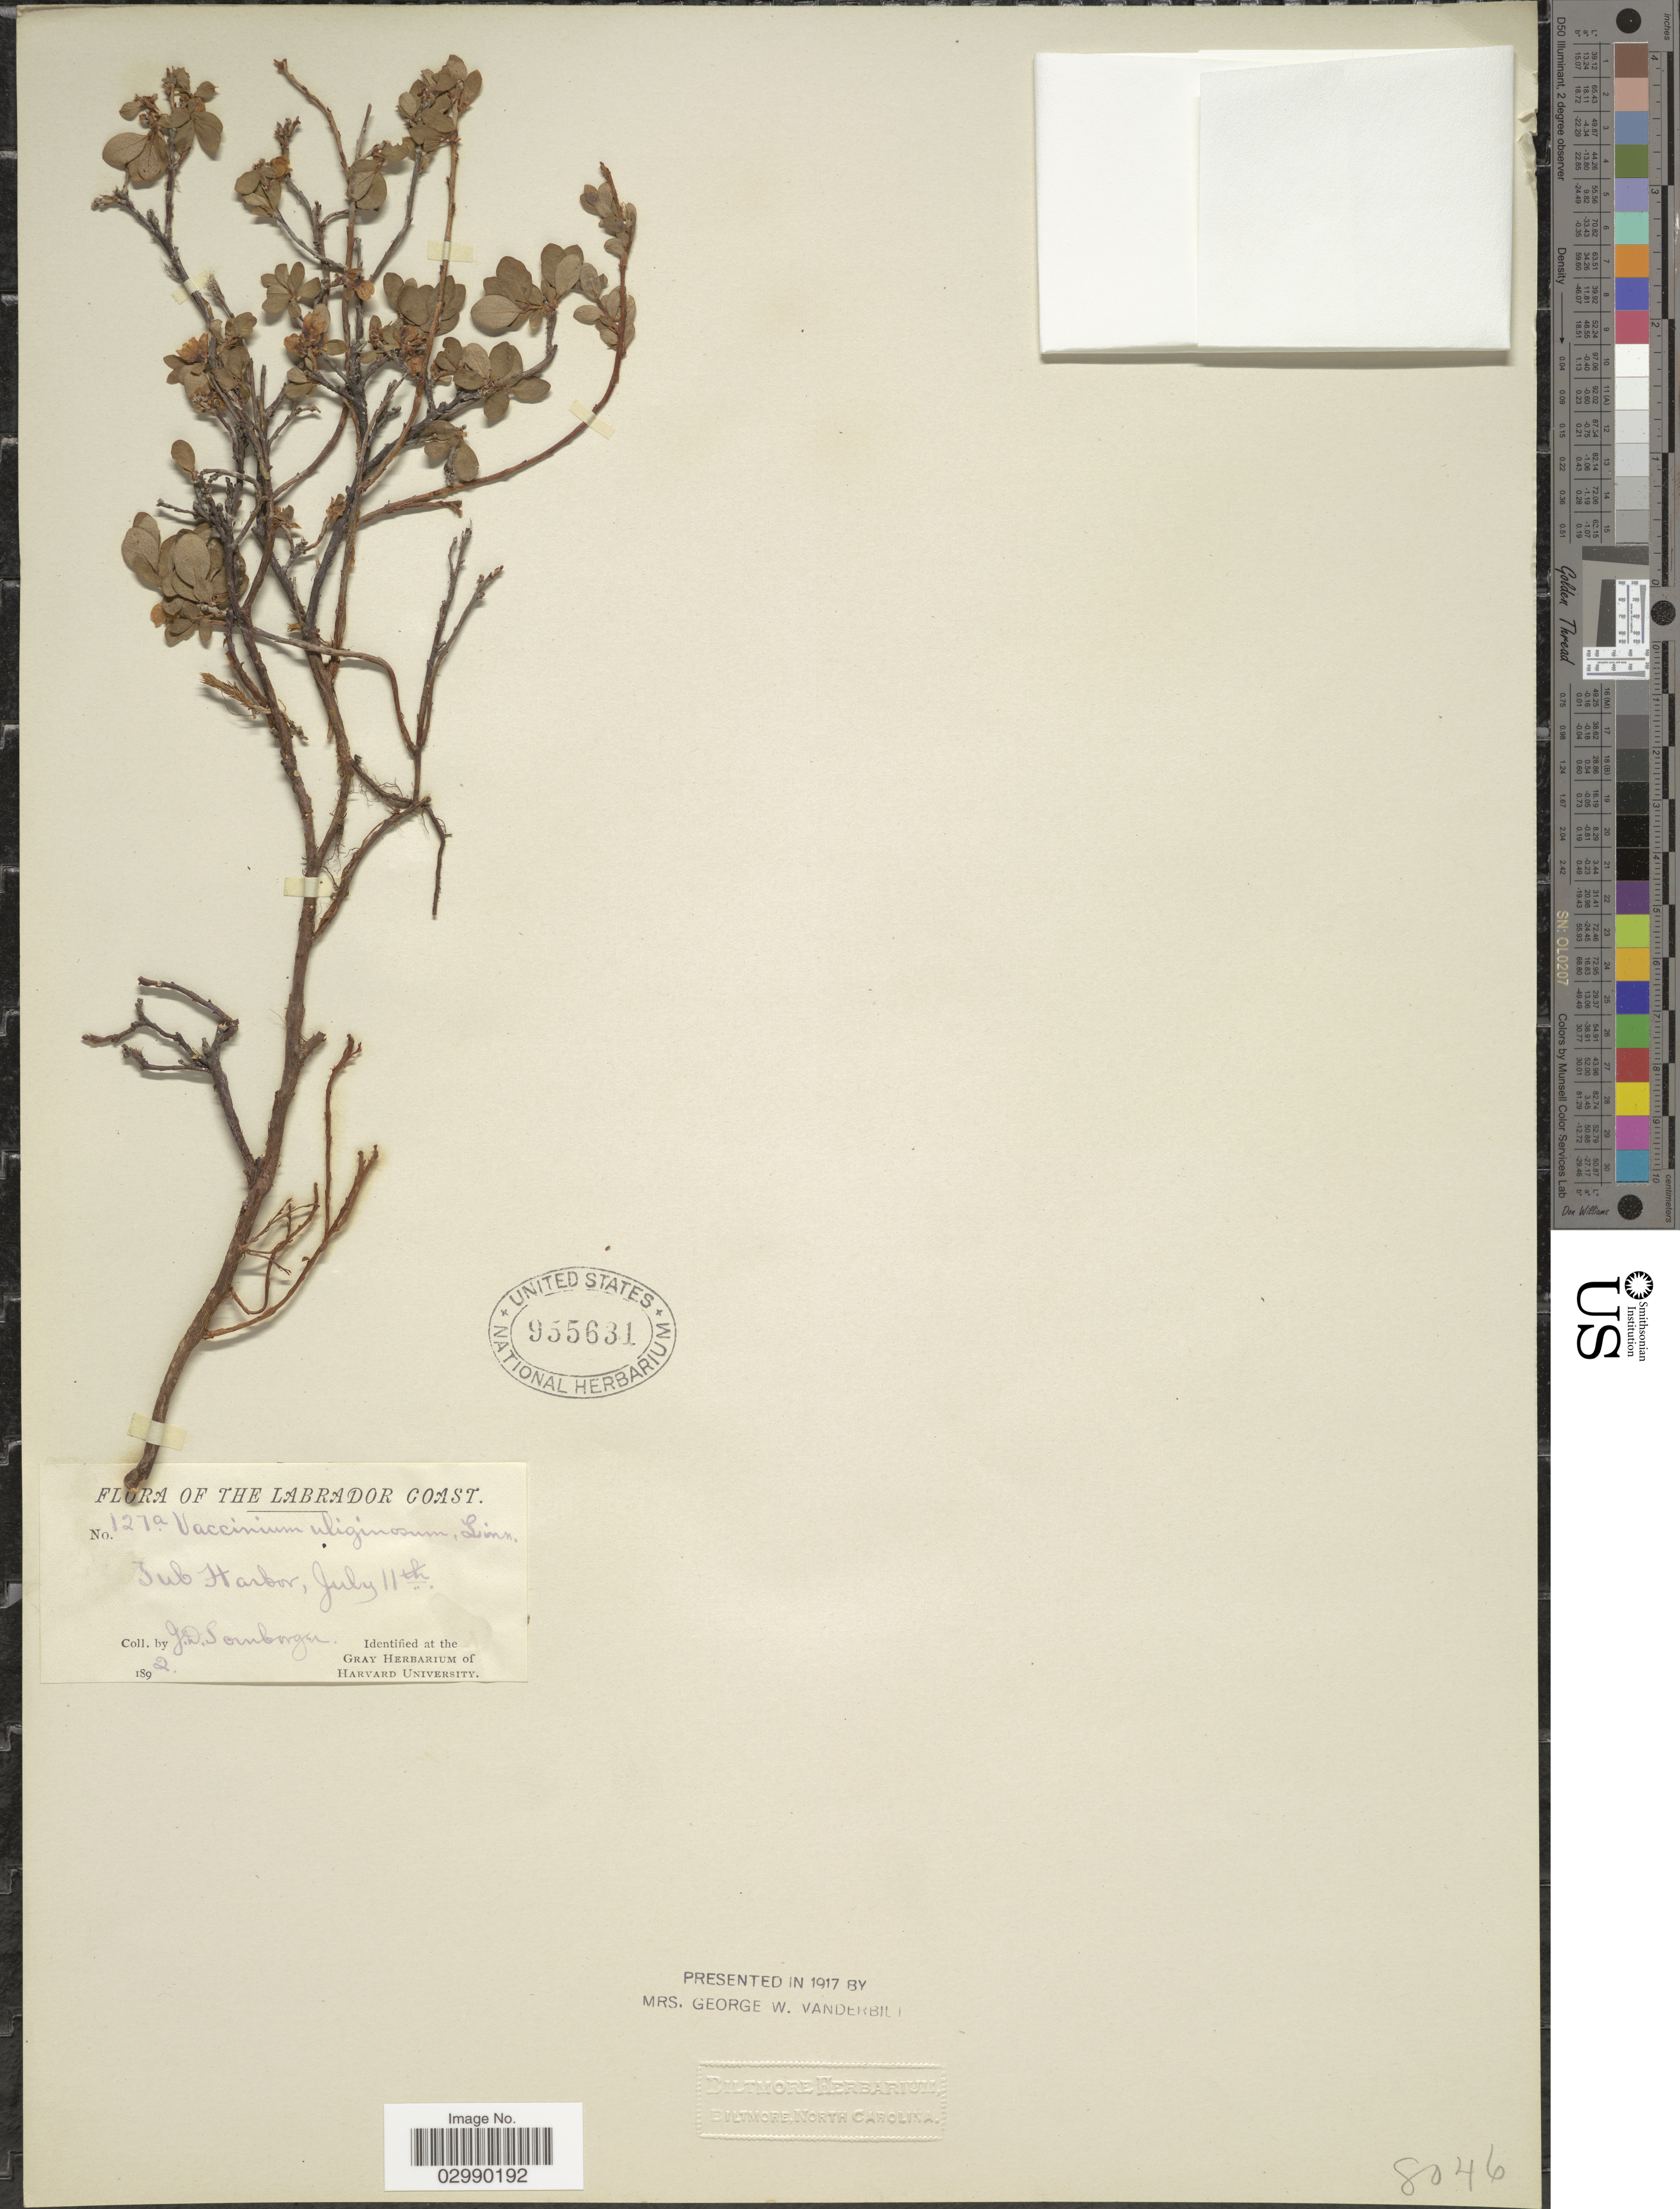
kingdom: Plantae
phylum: Tracheophyta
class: Magnoliopsida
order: Ericales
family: Ericaceae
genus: Vaccinium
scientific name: Vaccinium uliginosum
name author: L.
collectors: J. Sornborger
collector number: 127a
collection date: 1892-07-11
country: Canada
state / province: Newfoundland and Labrador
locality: Labrador Coast, Tub Harbor.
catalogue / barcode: US 955631